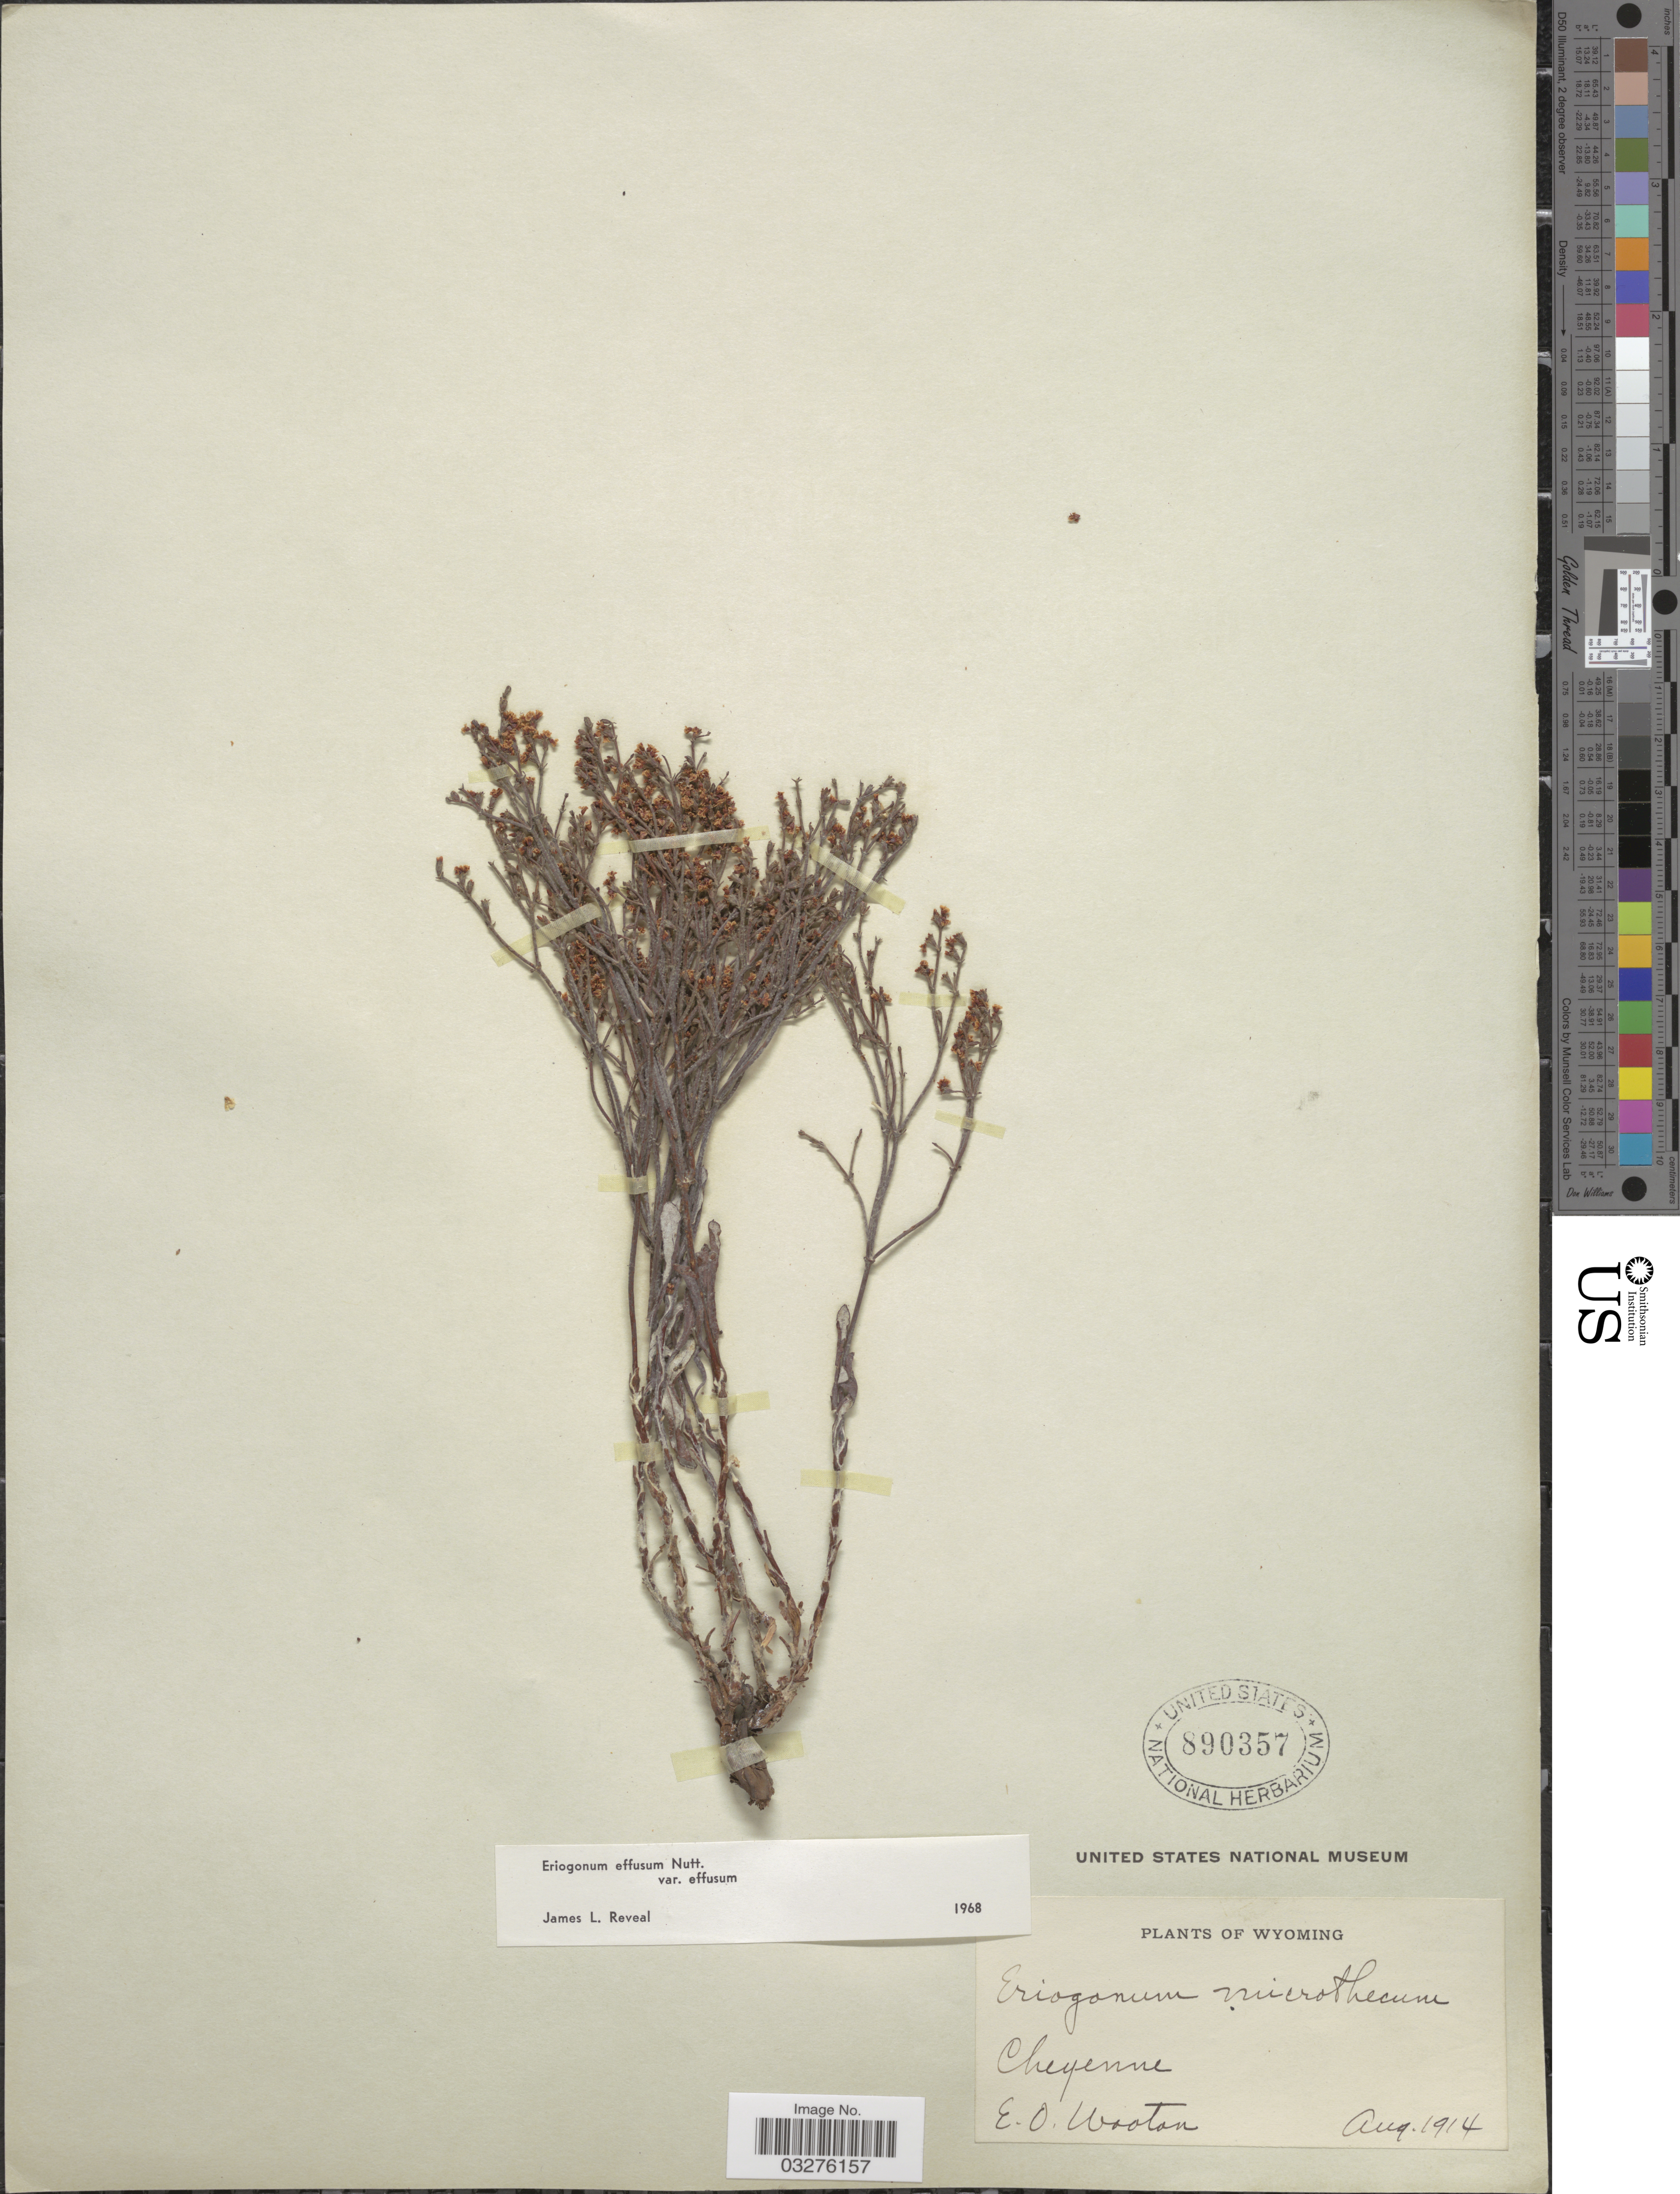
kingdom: Plantae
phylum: Tracheophyta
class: Magnoliopsida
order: Caryophyllales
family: Polygonaceae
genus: Eriogonum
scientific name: Eriogonum effusum var. effusum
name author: Nutt.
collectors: E. O. Wooton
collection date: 1914-08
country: United States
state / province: Wyoming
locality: Cheyenne.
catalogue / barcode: US 890357